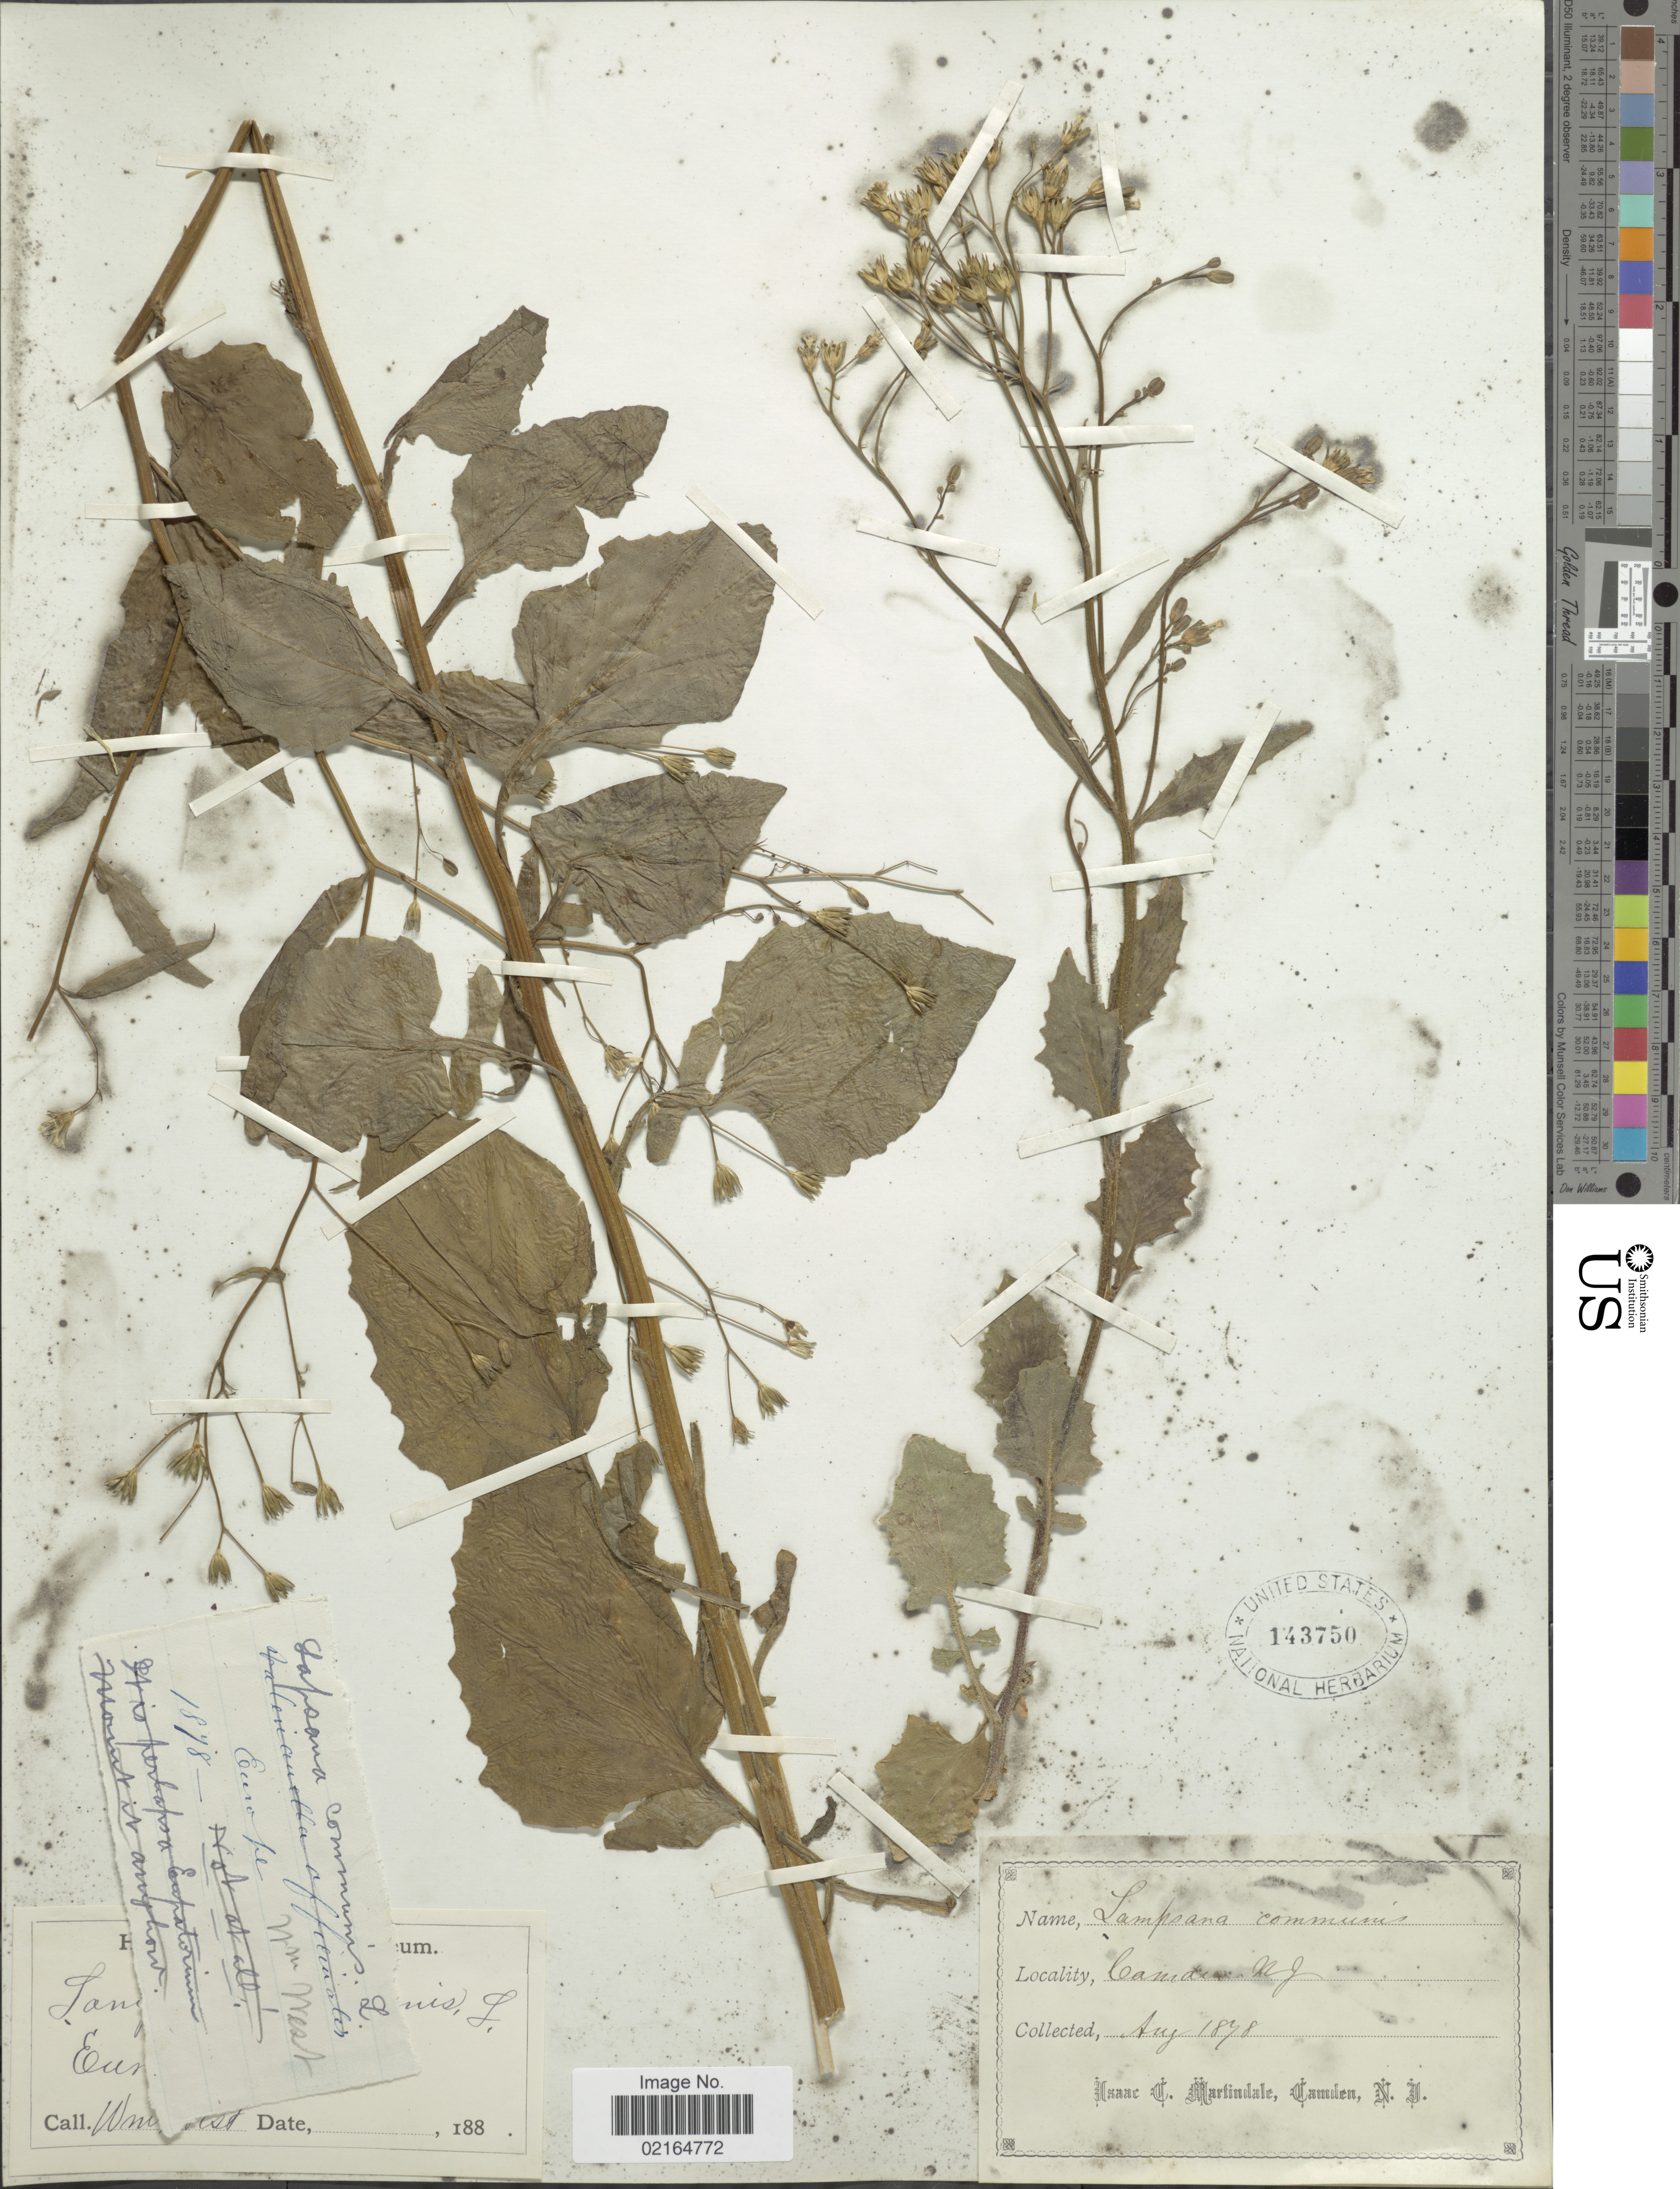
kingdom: Plantae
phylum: Tracheophyta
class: Magnoliopsida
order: Asterales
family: Asteraceae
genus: Lapsana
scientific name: Lapsana communis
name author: L.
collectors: I. C. Martindale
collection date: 1878-08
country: United States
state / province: New Jersey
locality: Camden.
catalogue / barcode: US 143750